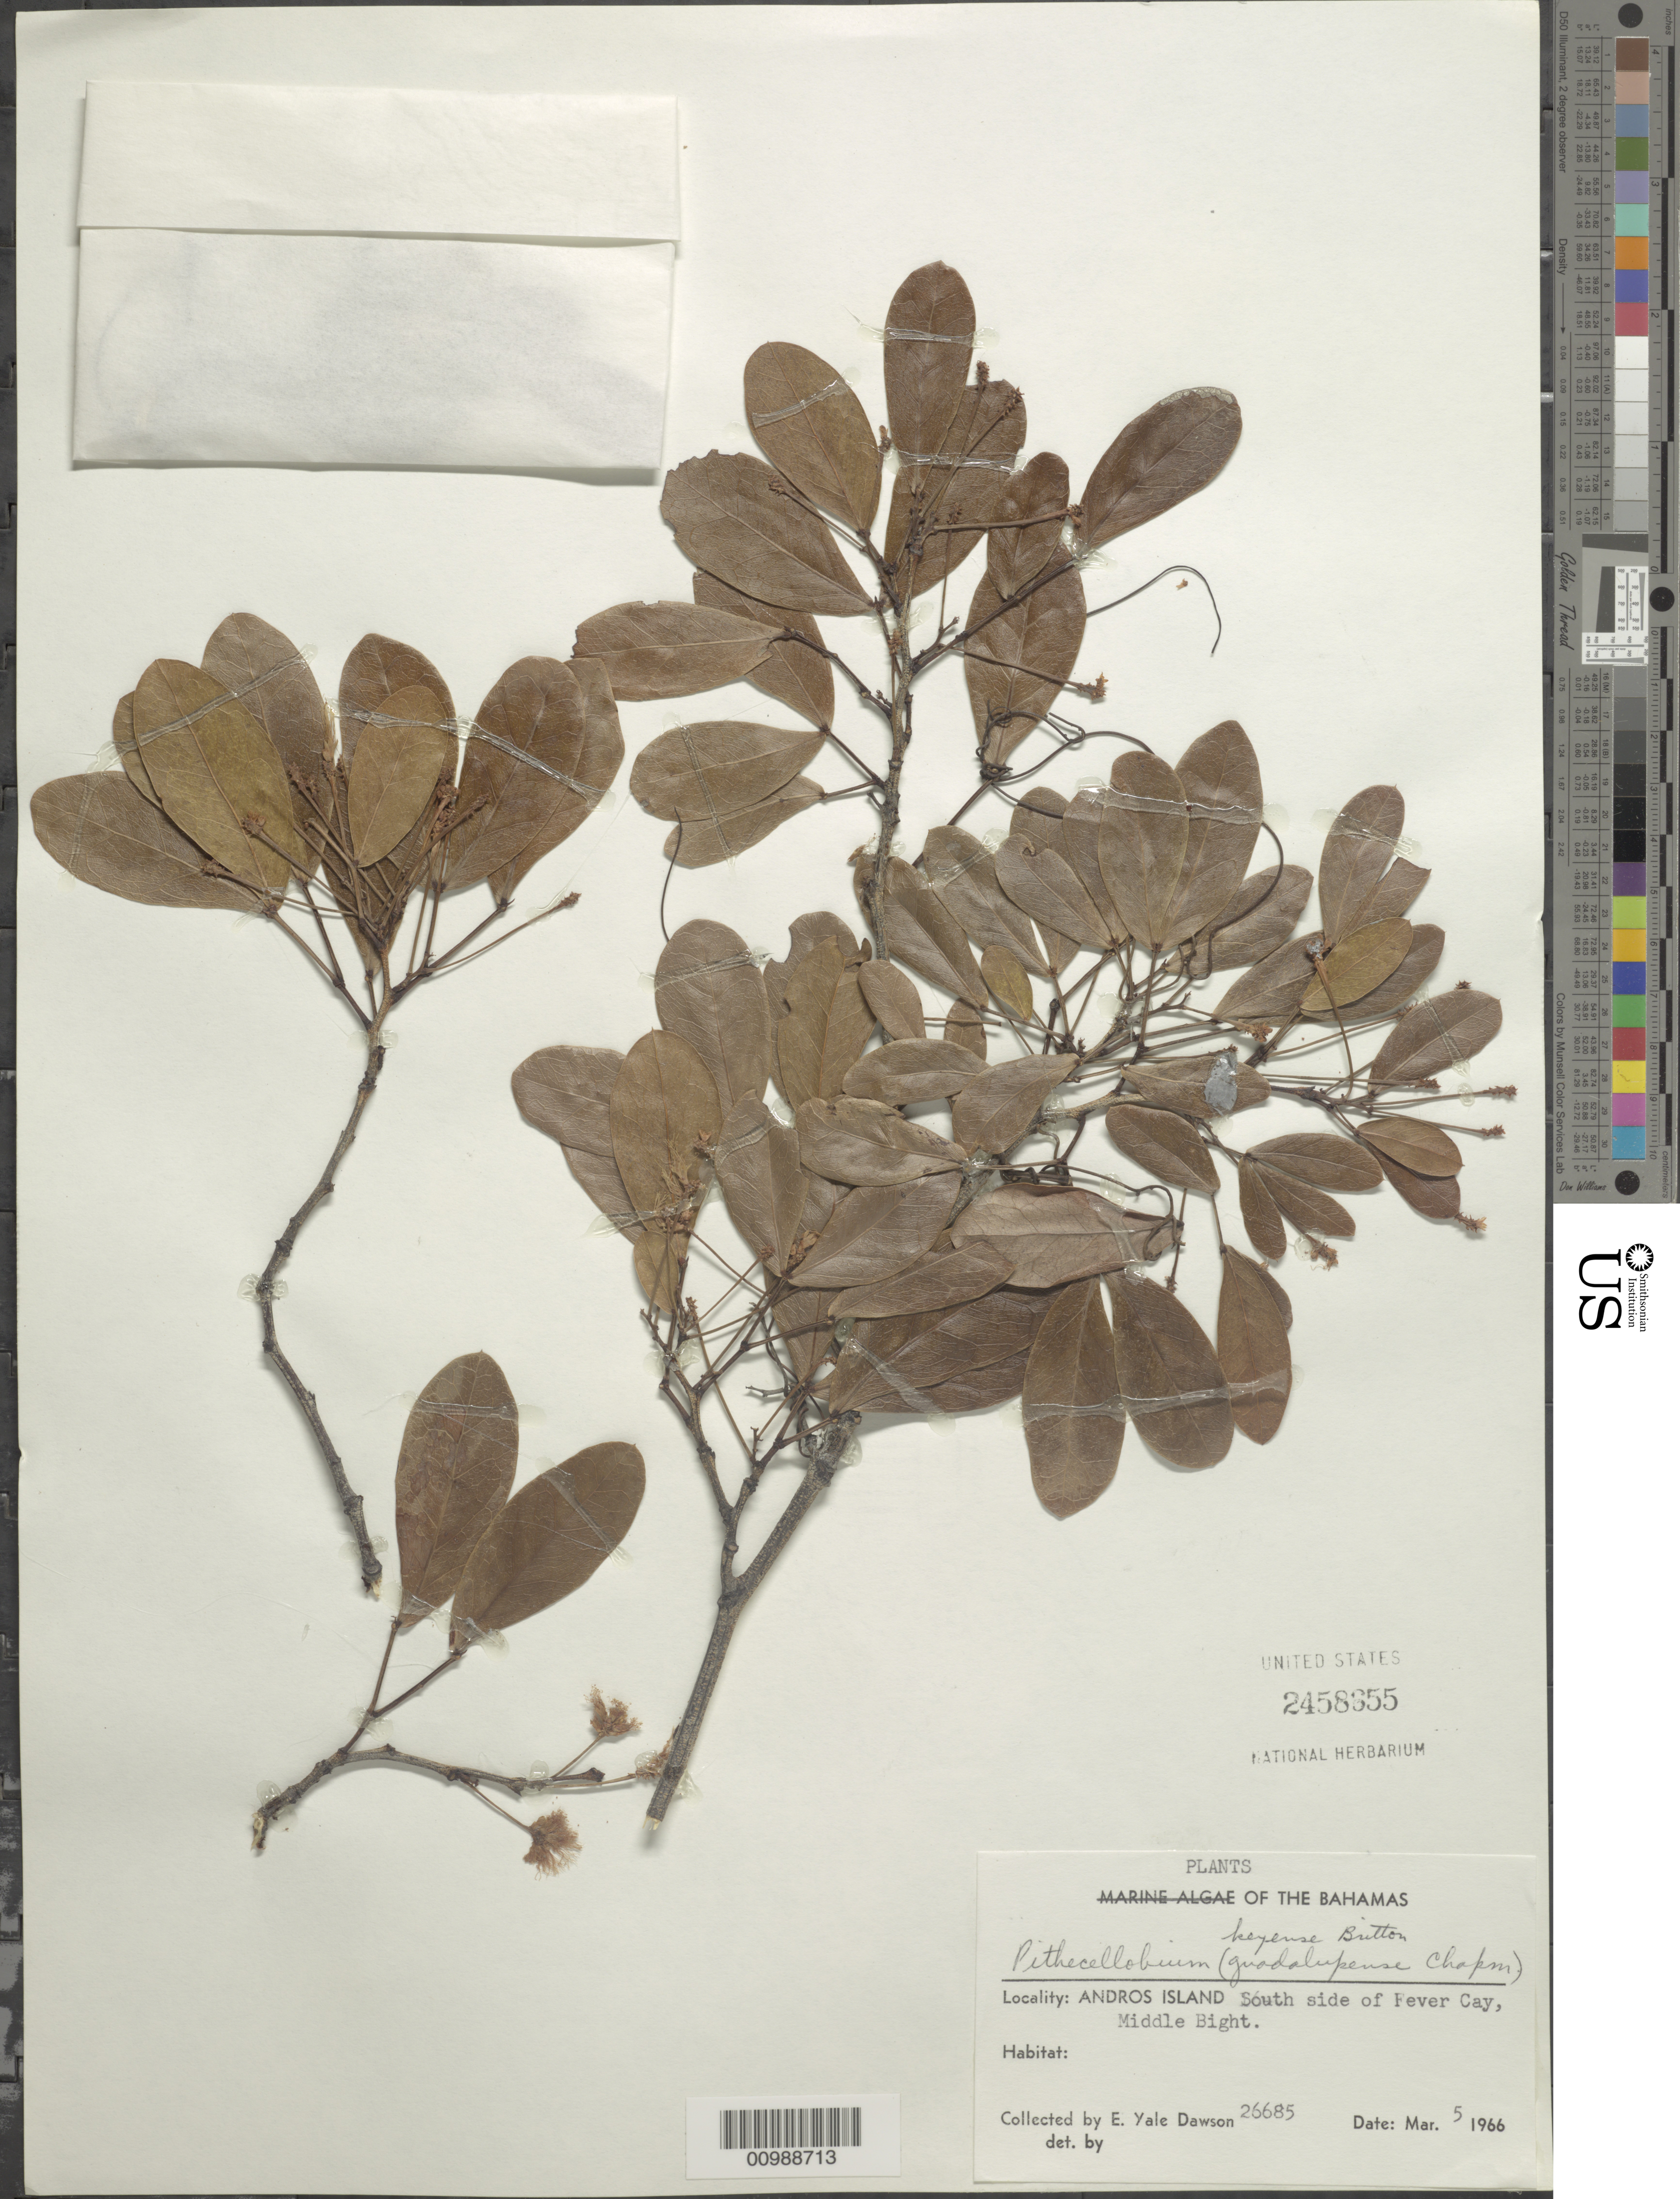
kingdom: Plantae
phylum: Tracheophyta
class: Magnoliopsida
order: Fabales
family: Fabaceae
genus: Pithecellobium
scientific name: Pithecellobium keyense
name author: Britton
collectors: E. Y. Dawson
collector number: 26685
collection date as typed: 05 Mar 1966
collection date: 1966-03-05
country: Bahamas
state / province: South Andros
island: Andros I.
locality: S side of Fever Cay, Middle Bight.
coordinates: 0 N, 0 E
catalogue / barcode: US 2458655